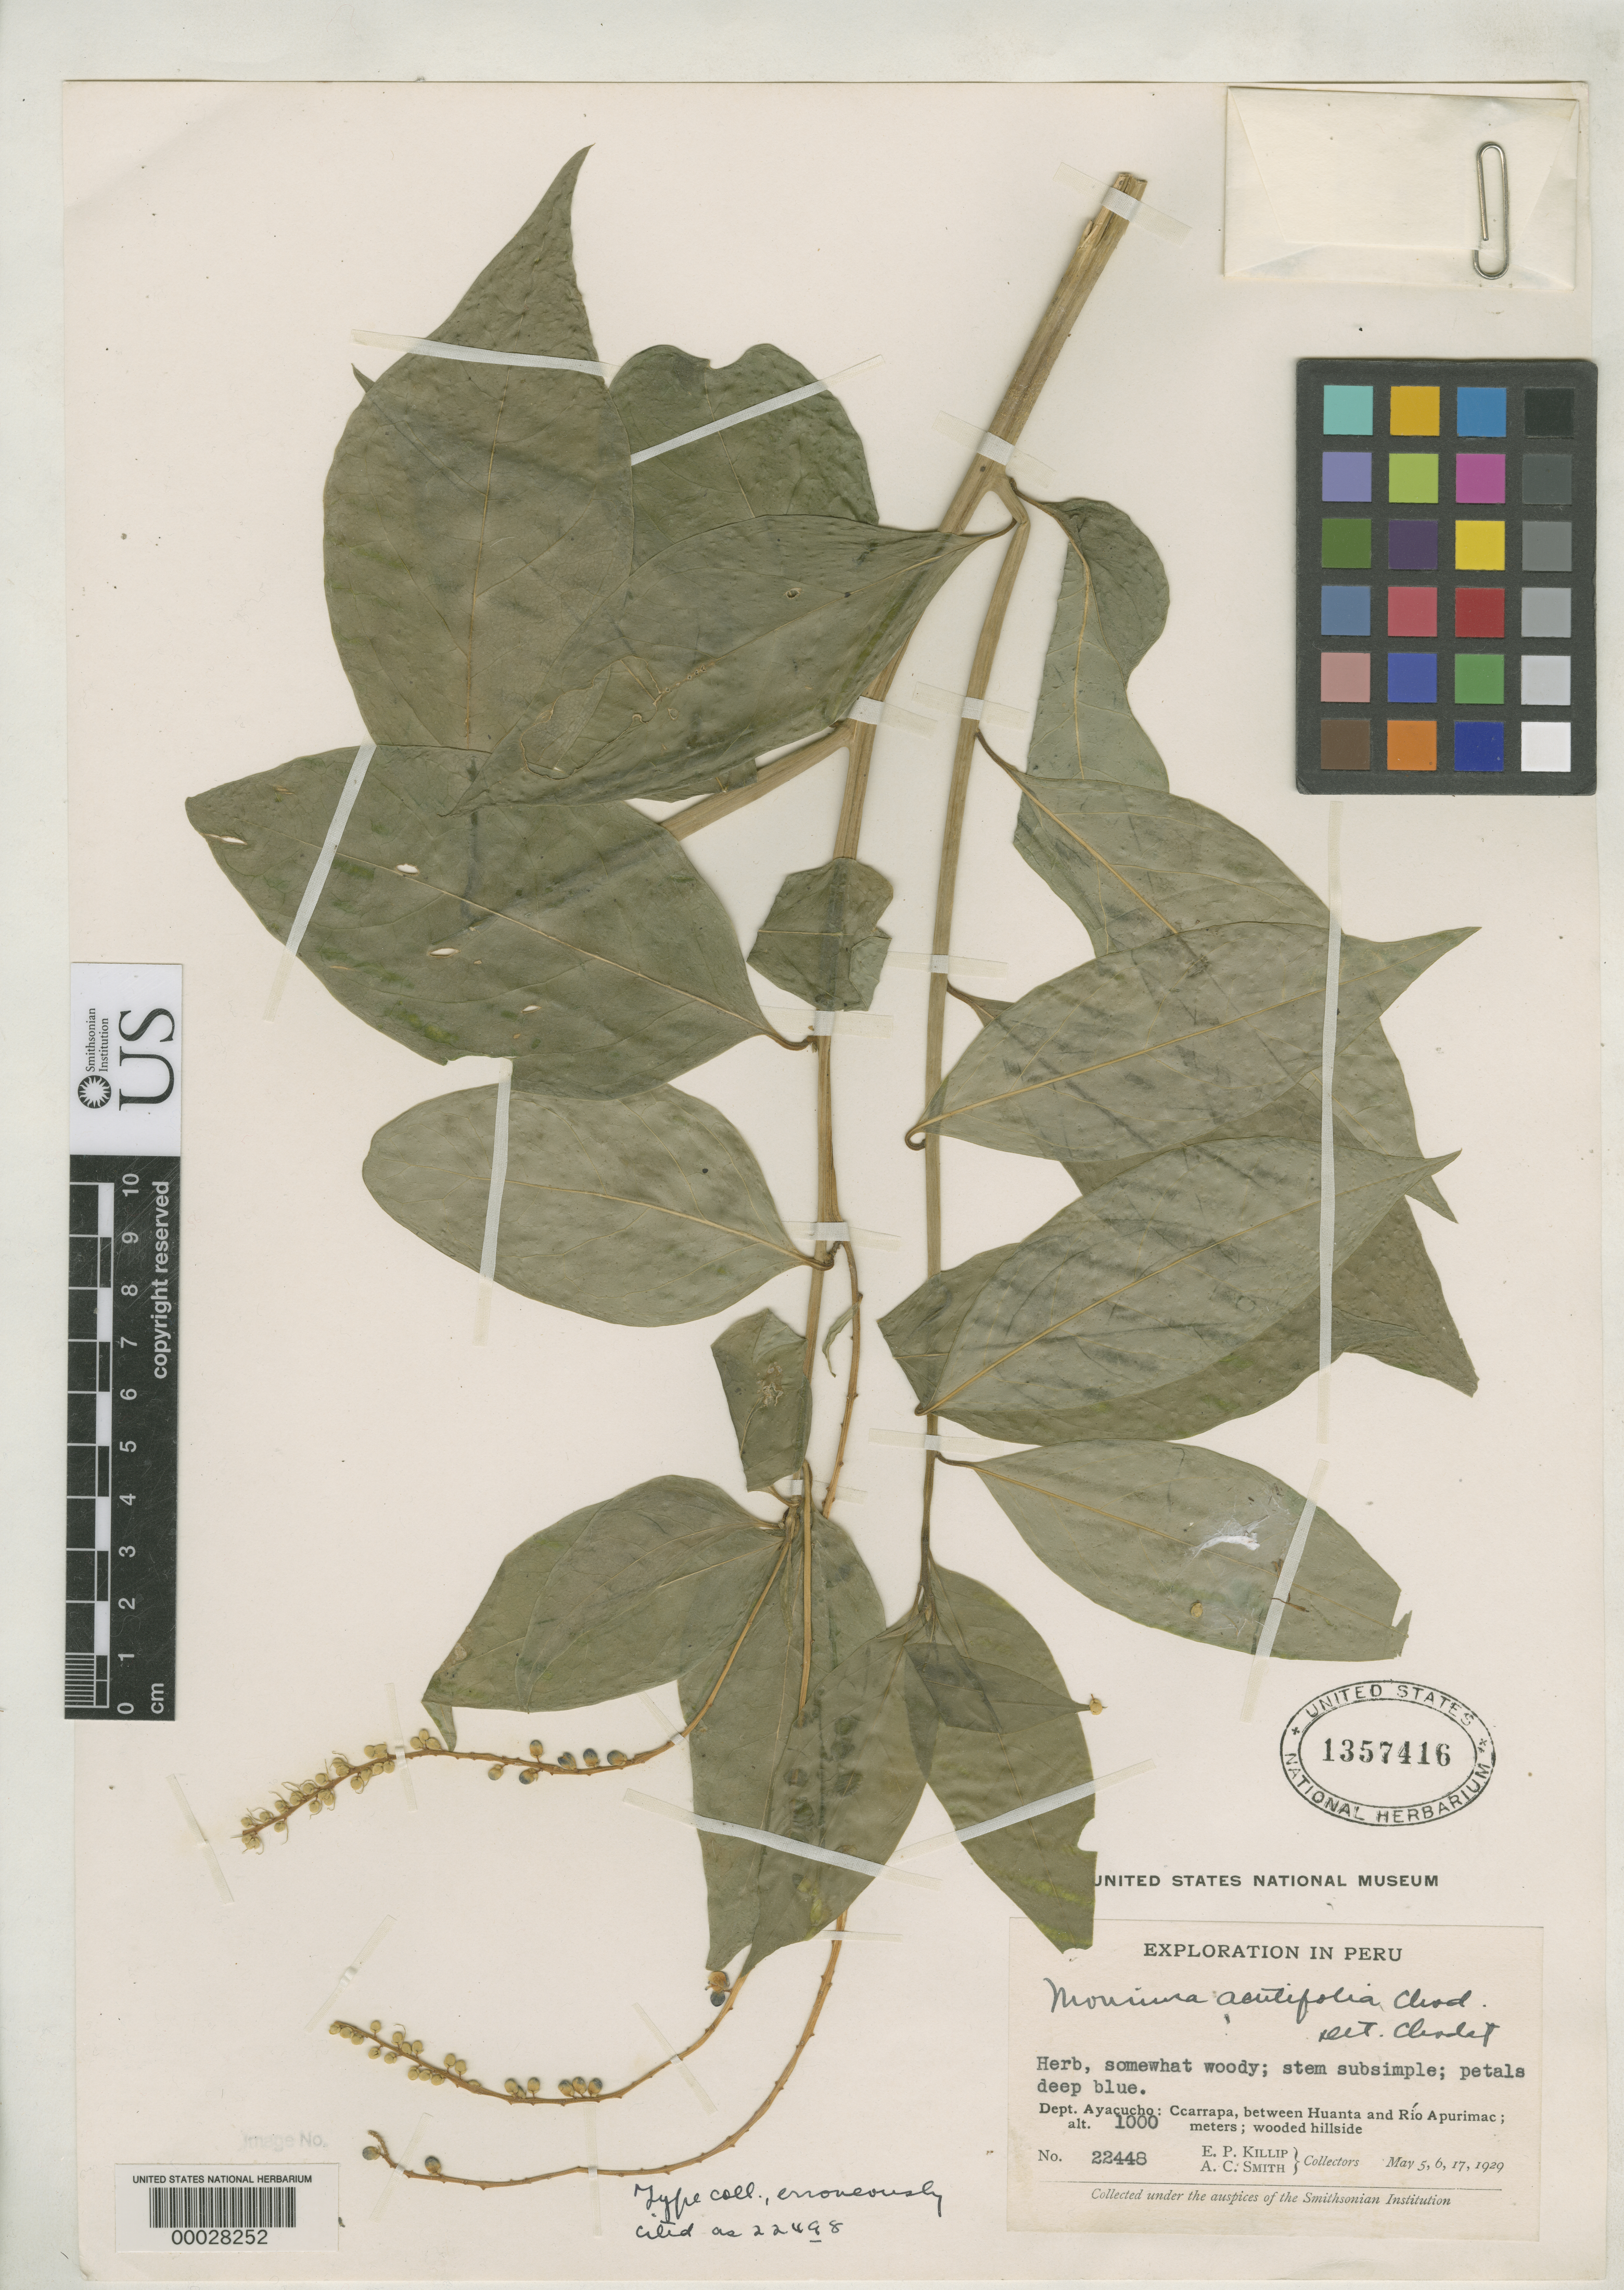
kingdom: Plantae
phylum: Tracheophyta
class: Magnoliopsida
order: Fabales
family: Polygalaceae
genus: Monnina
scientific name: Monnina acutifolia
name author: Chodat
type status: Type Collection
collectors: E. P. Killip & A. C. Smith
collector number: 22448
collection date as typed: May 1929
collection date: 1929-05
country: Peru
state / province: Ayacucho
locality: Garrapa [?], between Huanta and Río Apurímac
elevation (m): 1000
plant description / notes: Collection number cited erroneously as "22498"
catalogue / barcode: US 1357416